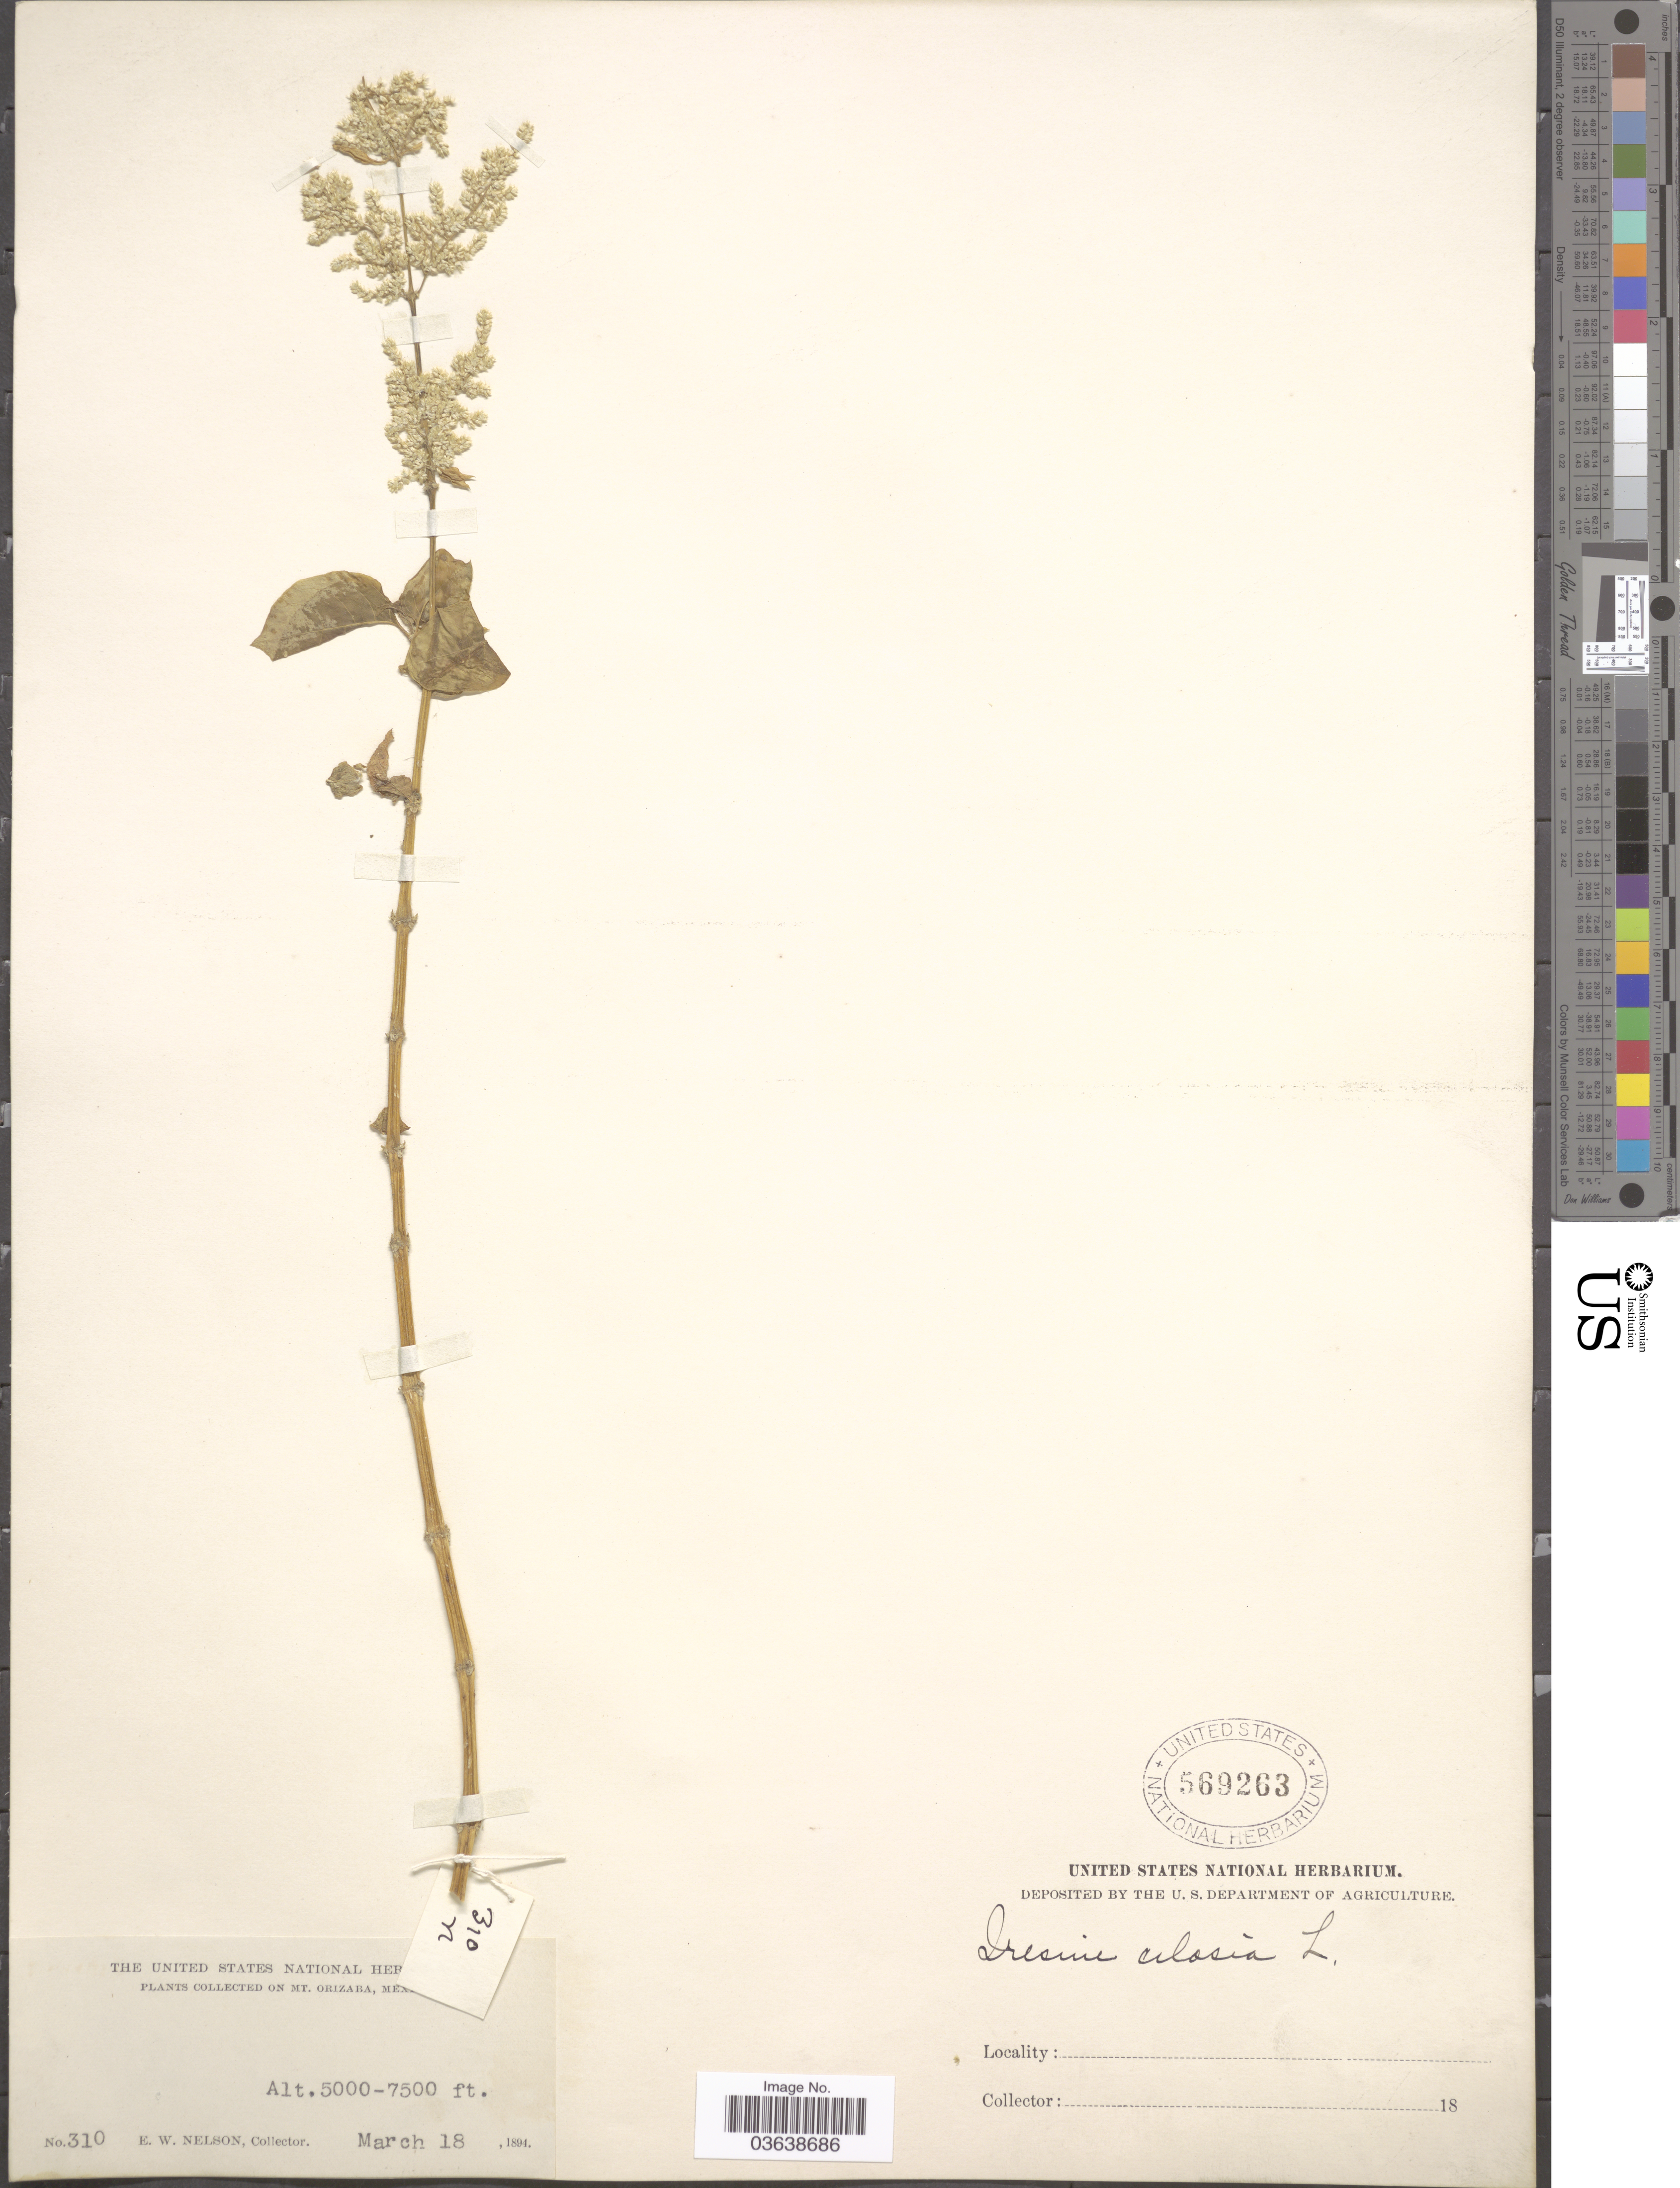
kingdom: Plantae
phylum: Tracheophyta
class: Magnoliopsida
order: Caryophyllales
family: Amaranthaceae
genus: Iresine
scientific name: Iresine celosia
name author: L.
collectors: E. W. Nelson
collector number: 310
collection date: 1894-03-18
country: Mexico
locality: Mt. Orizaba.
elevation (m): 1524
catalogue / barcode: US 569263